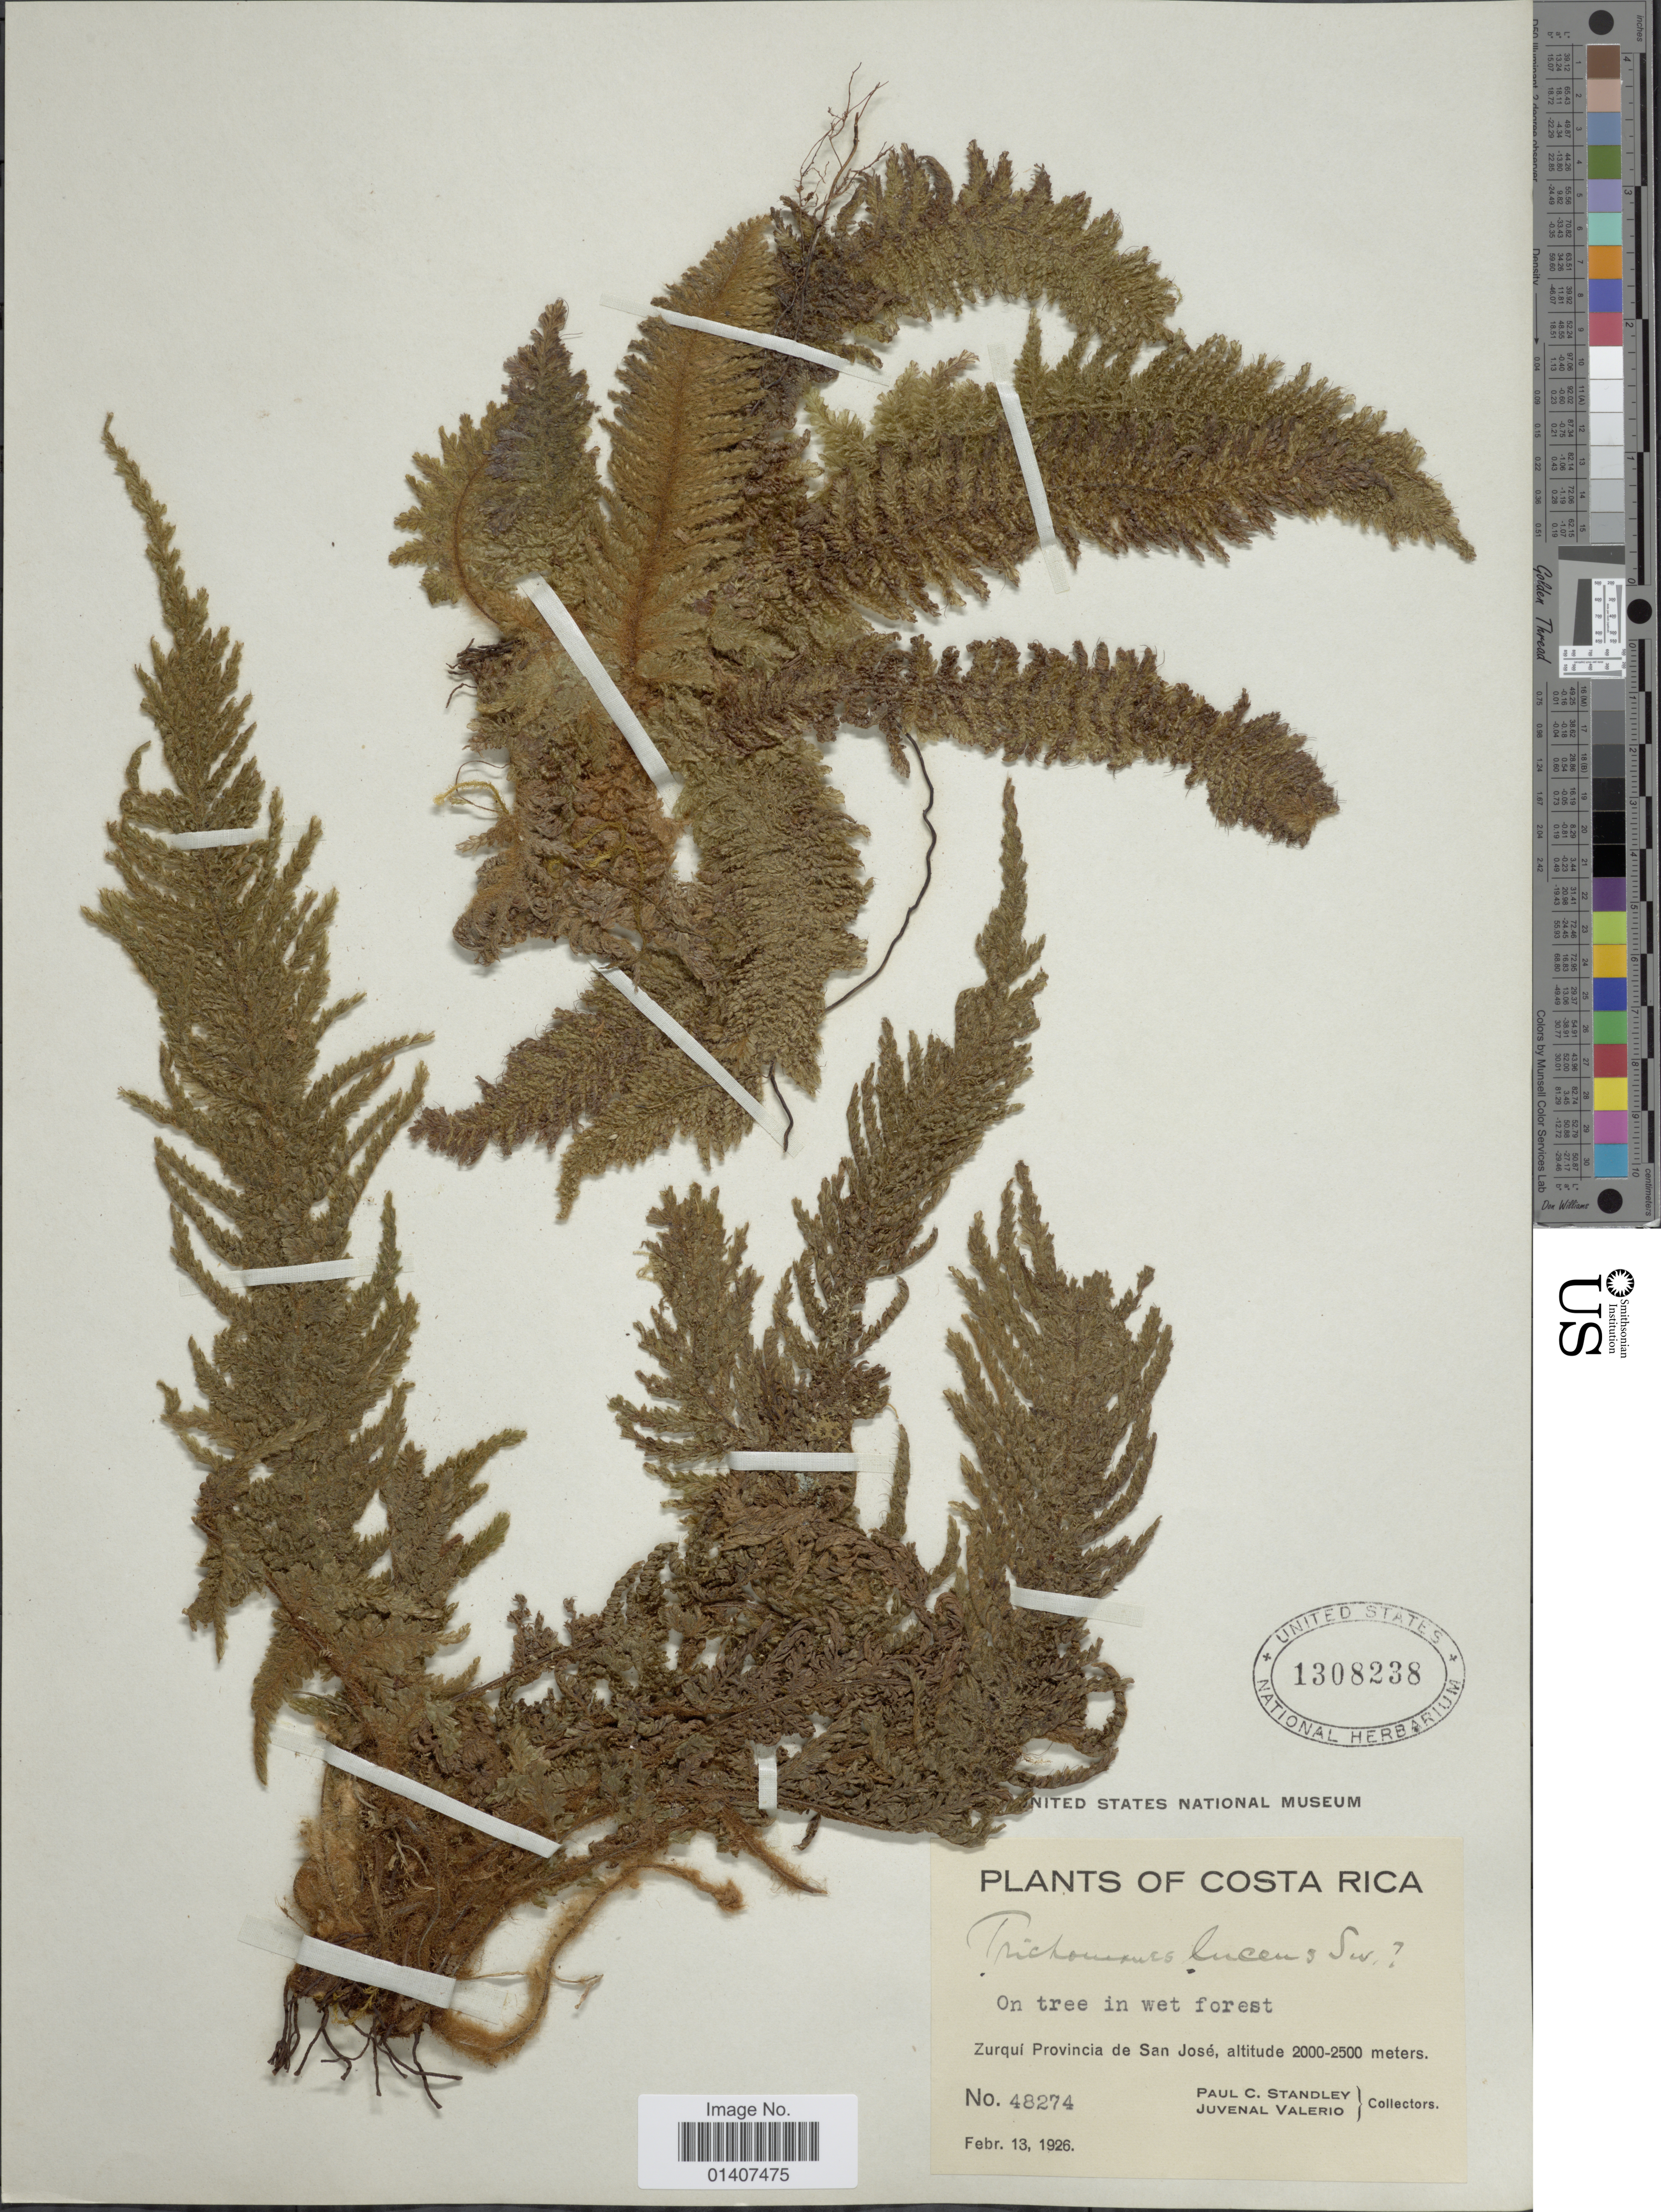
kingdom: Plantae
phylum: Tracheophyta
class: Polypodiopsida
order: Hymenophyllales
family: Hymenophyllaceae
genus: Trichomanes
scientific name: Trichomanes lucens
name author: Sw.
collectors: P. C. Standley & J. Valerio R.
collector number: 48274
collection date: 1926-02-13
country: Costa Rica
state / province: San José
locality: Zurqui provincia de San José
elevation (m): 2000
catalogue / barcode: US 1308238